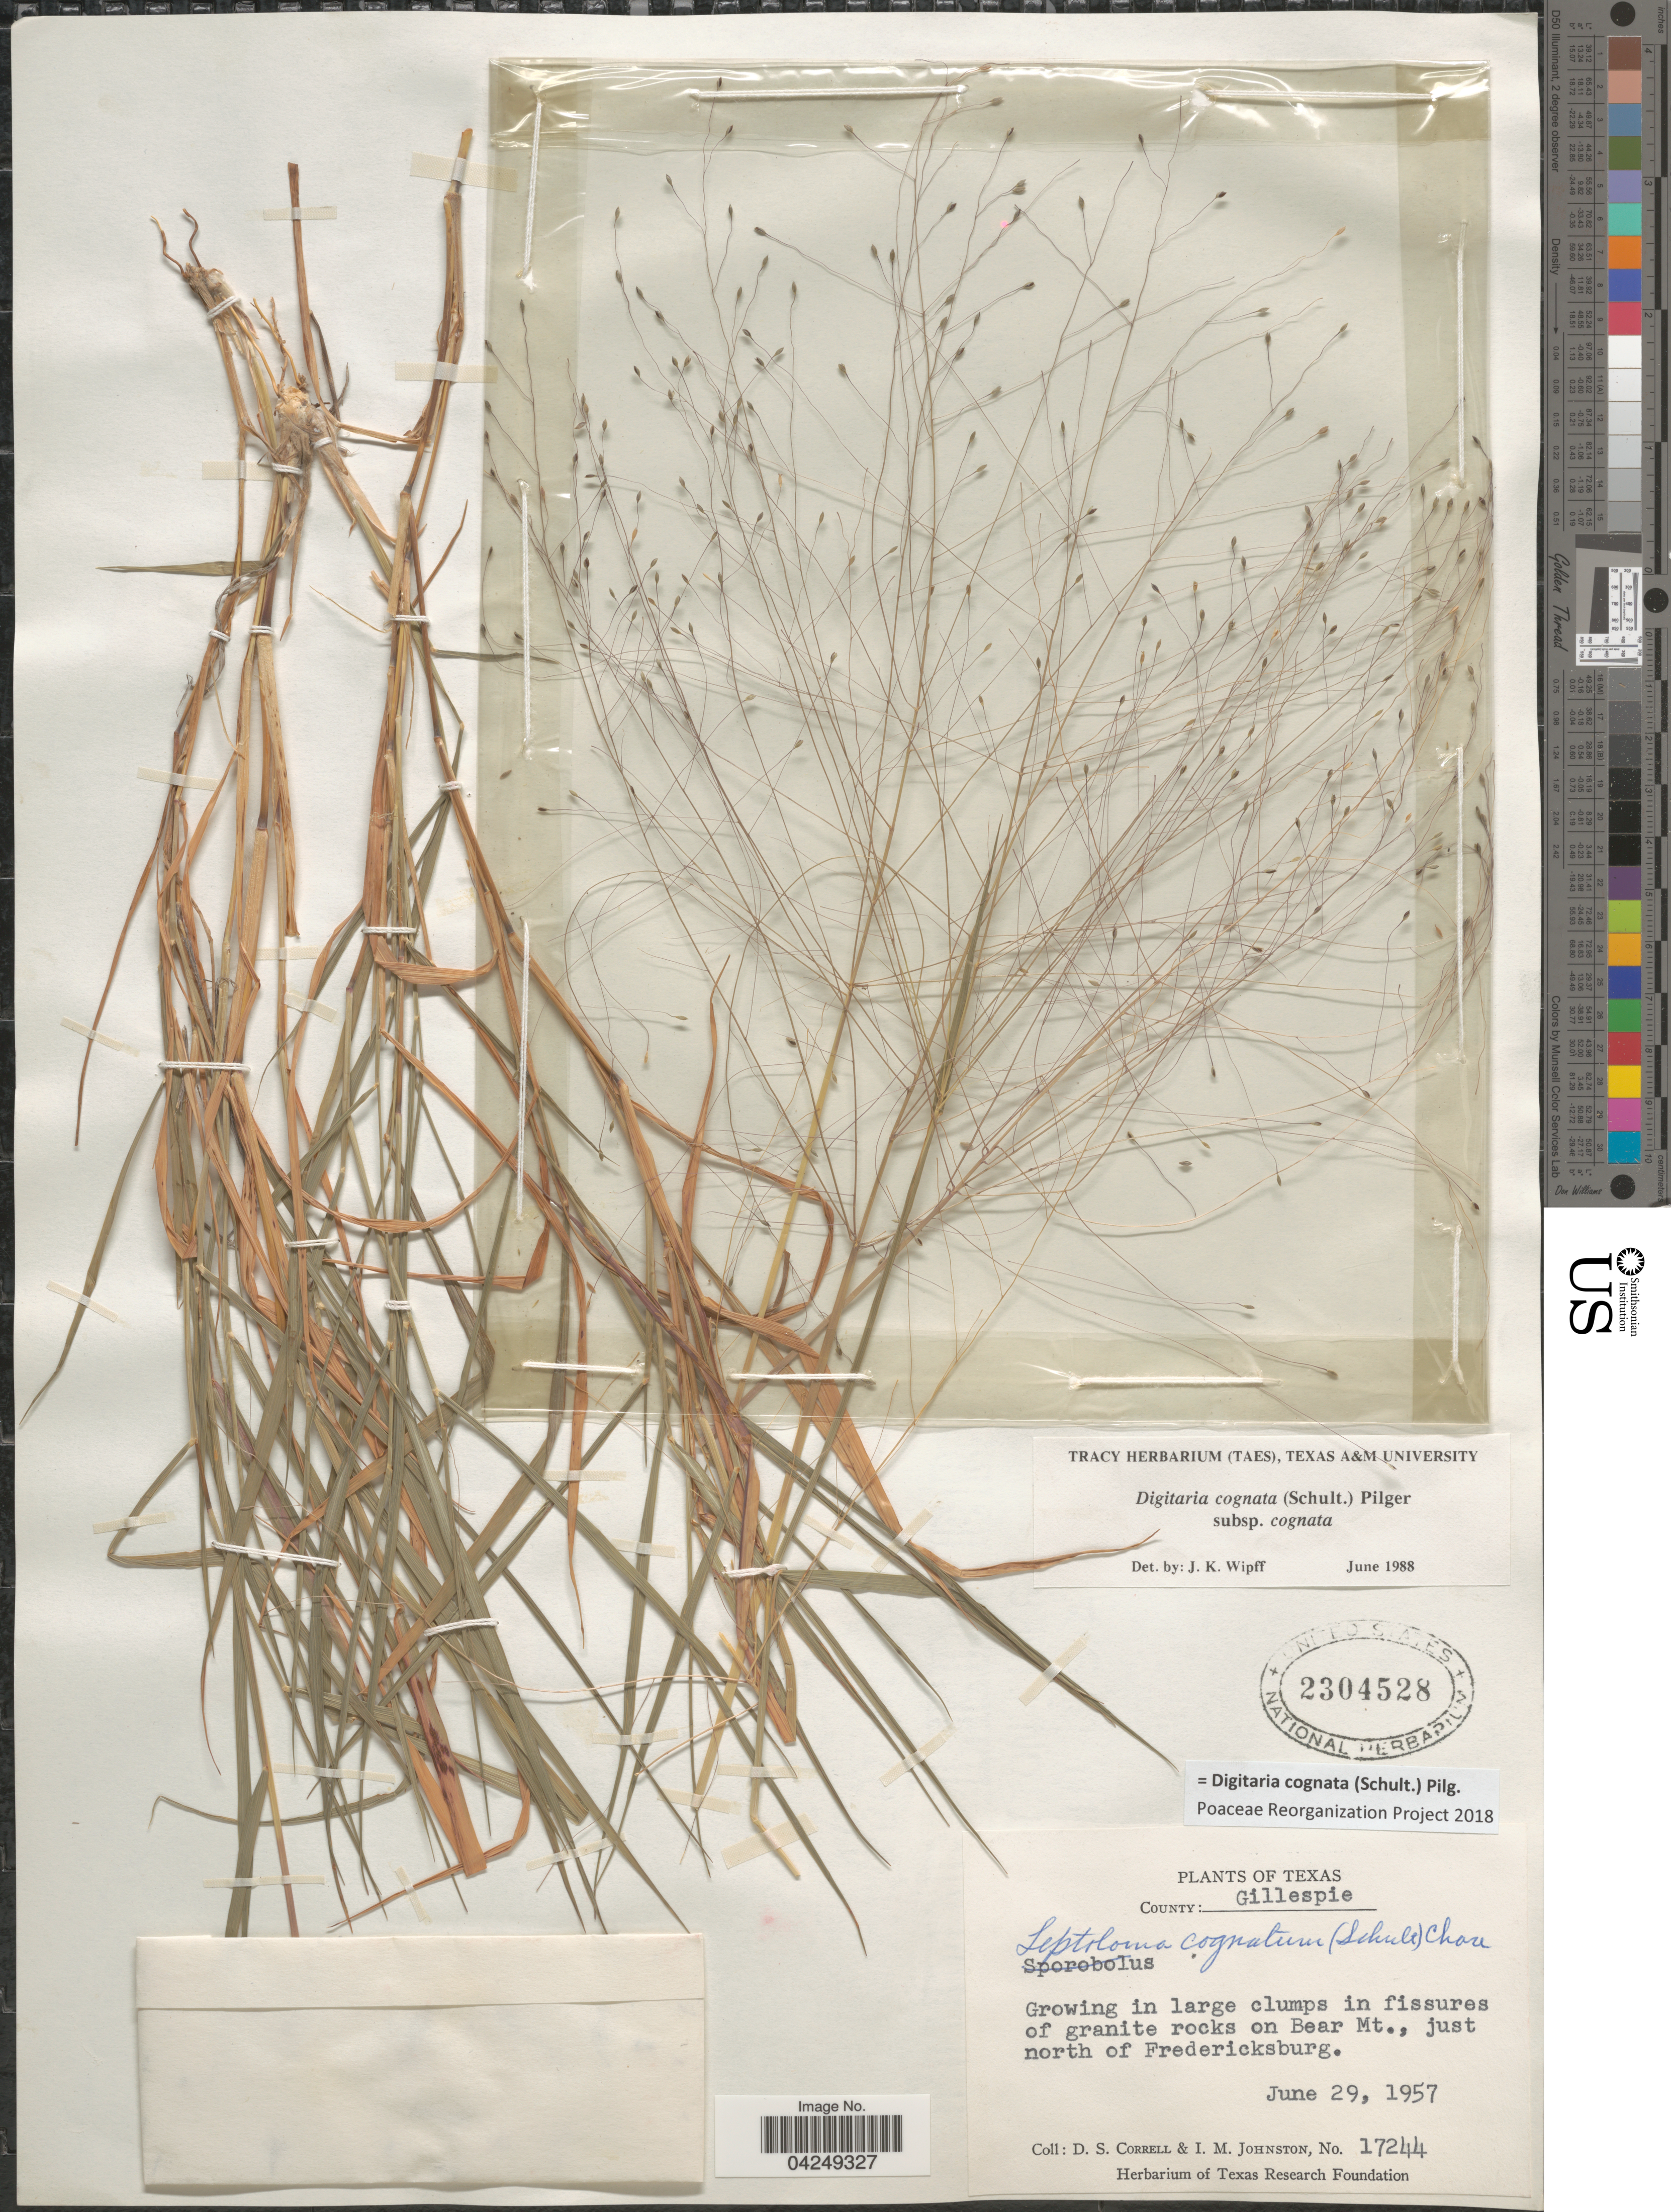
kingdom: Plantae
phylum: Tracheophyta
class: Liliopsida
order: Poales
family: Poaceae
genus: Digitaria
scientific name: Digitaria cognata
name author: (Scult.) Pilg.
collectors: D. S. Correll & I.M. Johnston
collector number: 17244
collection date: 1957-06-29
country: United States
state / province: Texas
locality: County: Gillespie. In large clumps in fissures of granite rocks on Bear Mt., just north of Fredericksburg.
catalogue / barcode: US 2304528